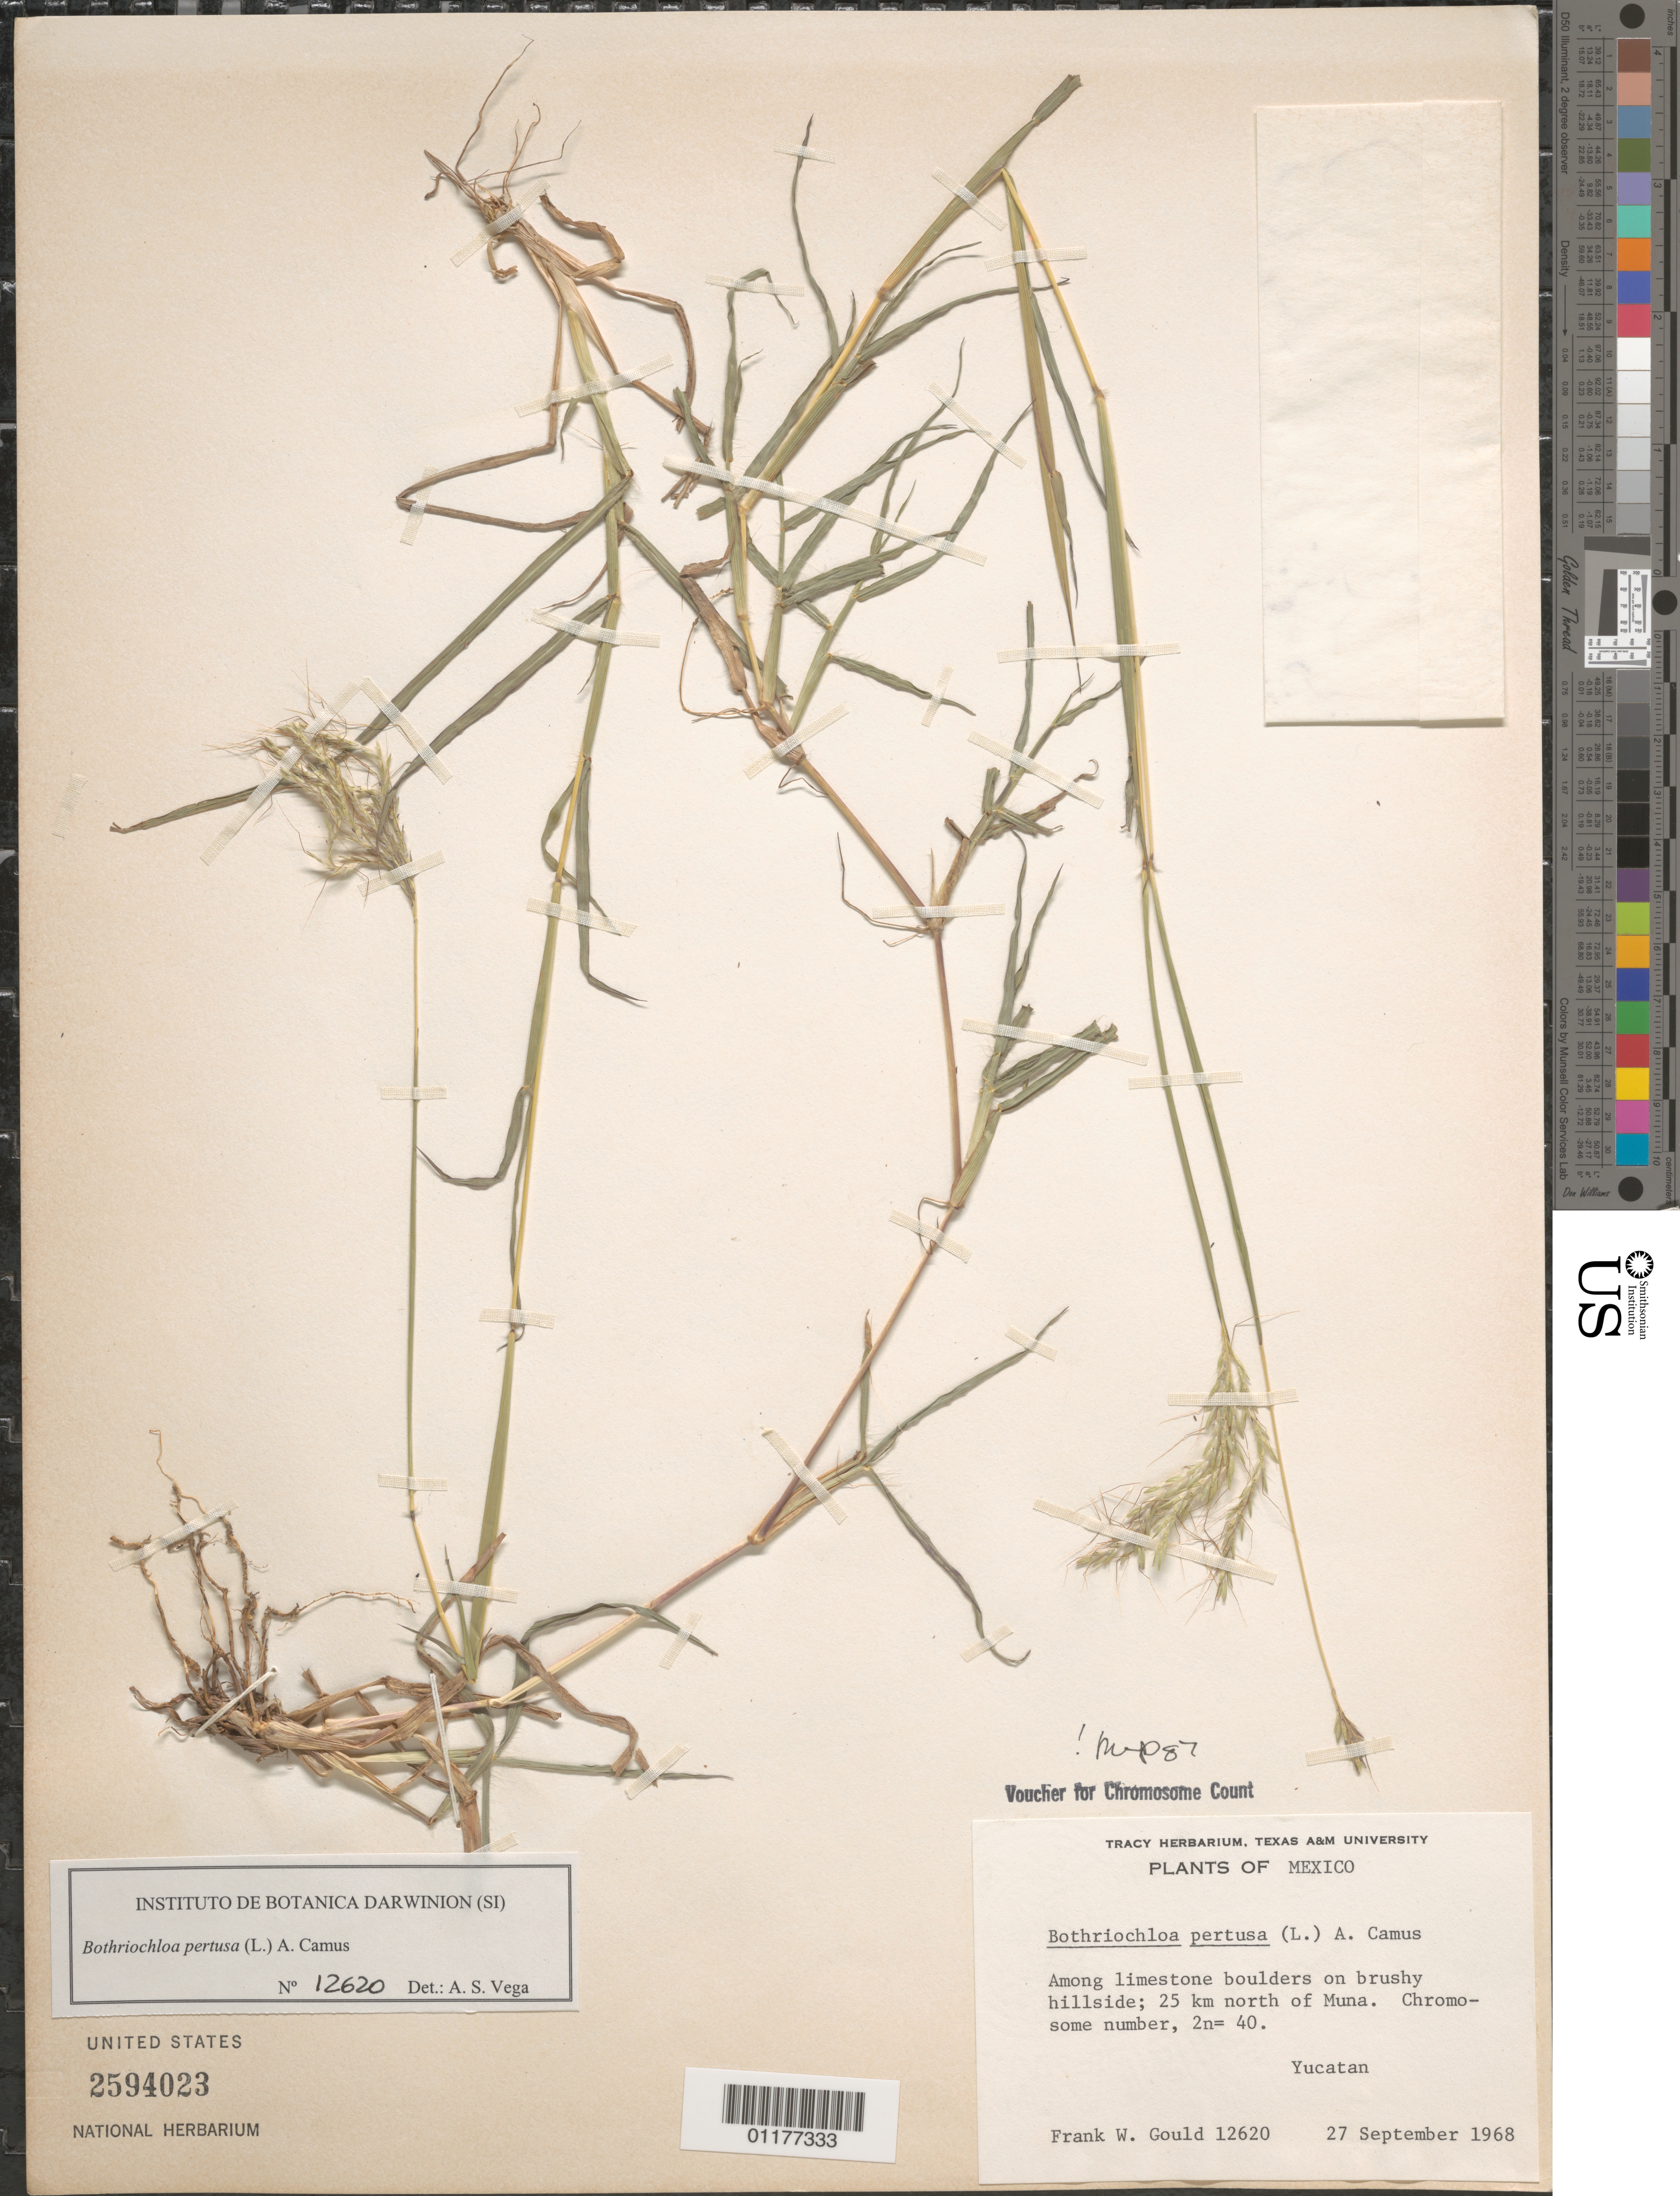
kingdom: Plantae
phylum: Tracheophyta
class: Liliopsida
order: Poales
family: Poaceae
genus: Bothriochloa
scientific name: Bothriochloa pertusa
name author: (L.) A. Camus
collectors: F. W. Gould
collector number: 12620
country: Mexico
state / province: Yucatán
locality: N of Muna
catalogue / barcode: US 2594023